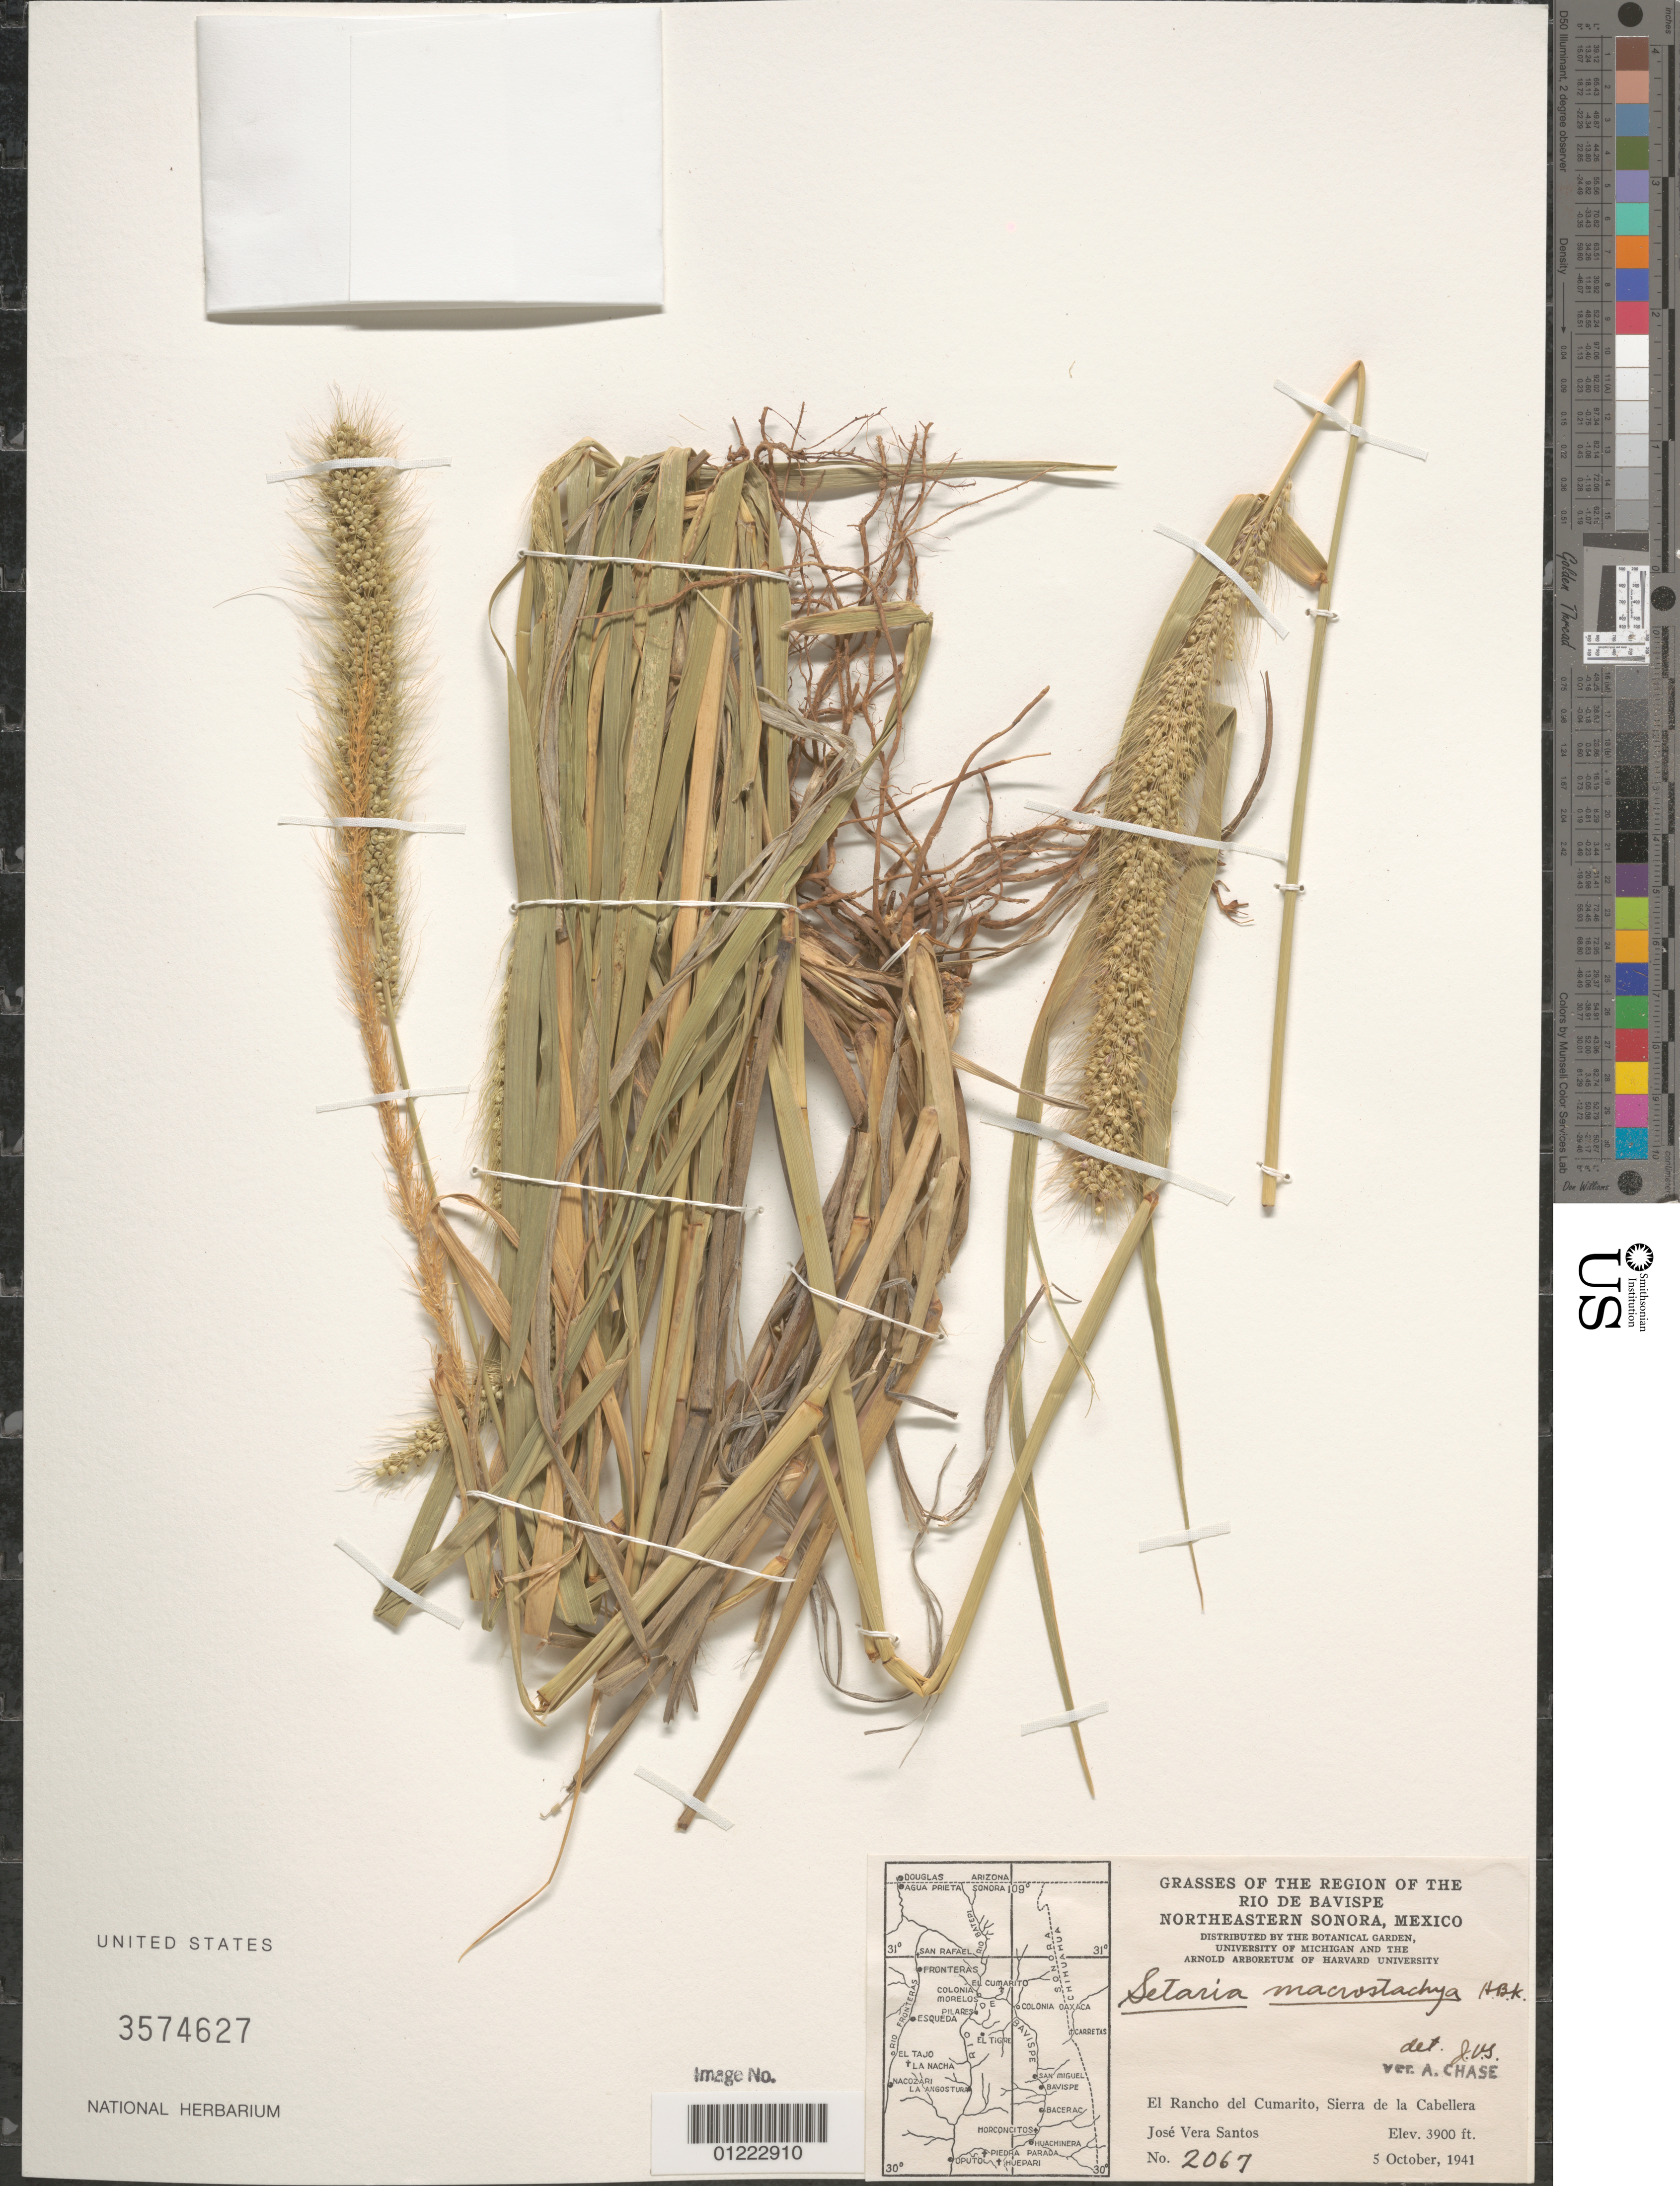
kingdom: Plantae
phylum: Tracheophyta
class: Liliopsida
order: Poales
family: Poaceae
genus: Setaria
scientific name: Setaria macrostachya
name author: Kunth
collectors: J. Vera Santos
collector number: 2067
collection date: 1941-10-05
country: Mexico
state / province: Sonora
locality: El Rancho del Cumarito, Sierra de la Cabellera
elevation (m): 1189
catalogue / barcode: US 3574627